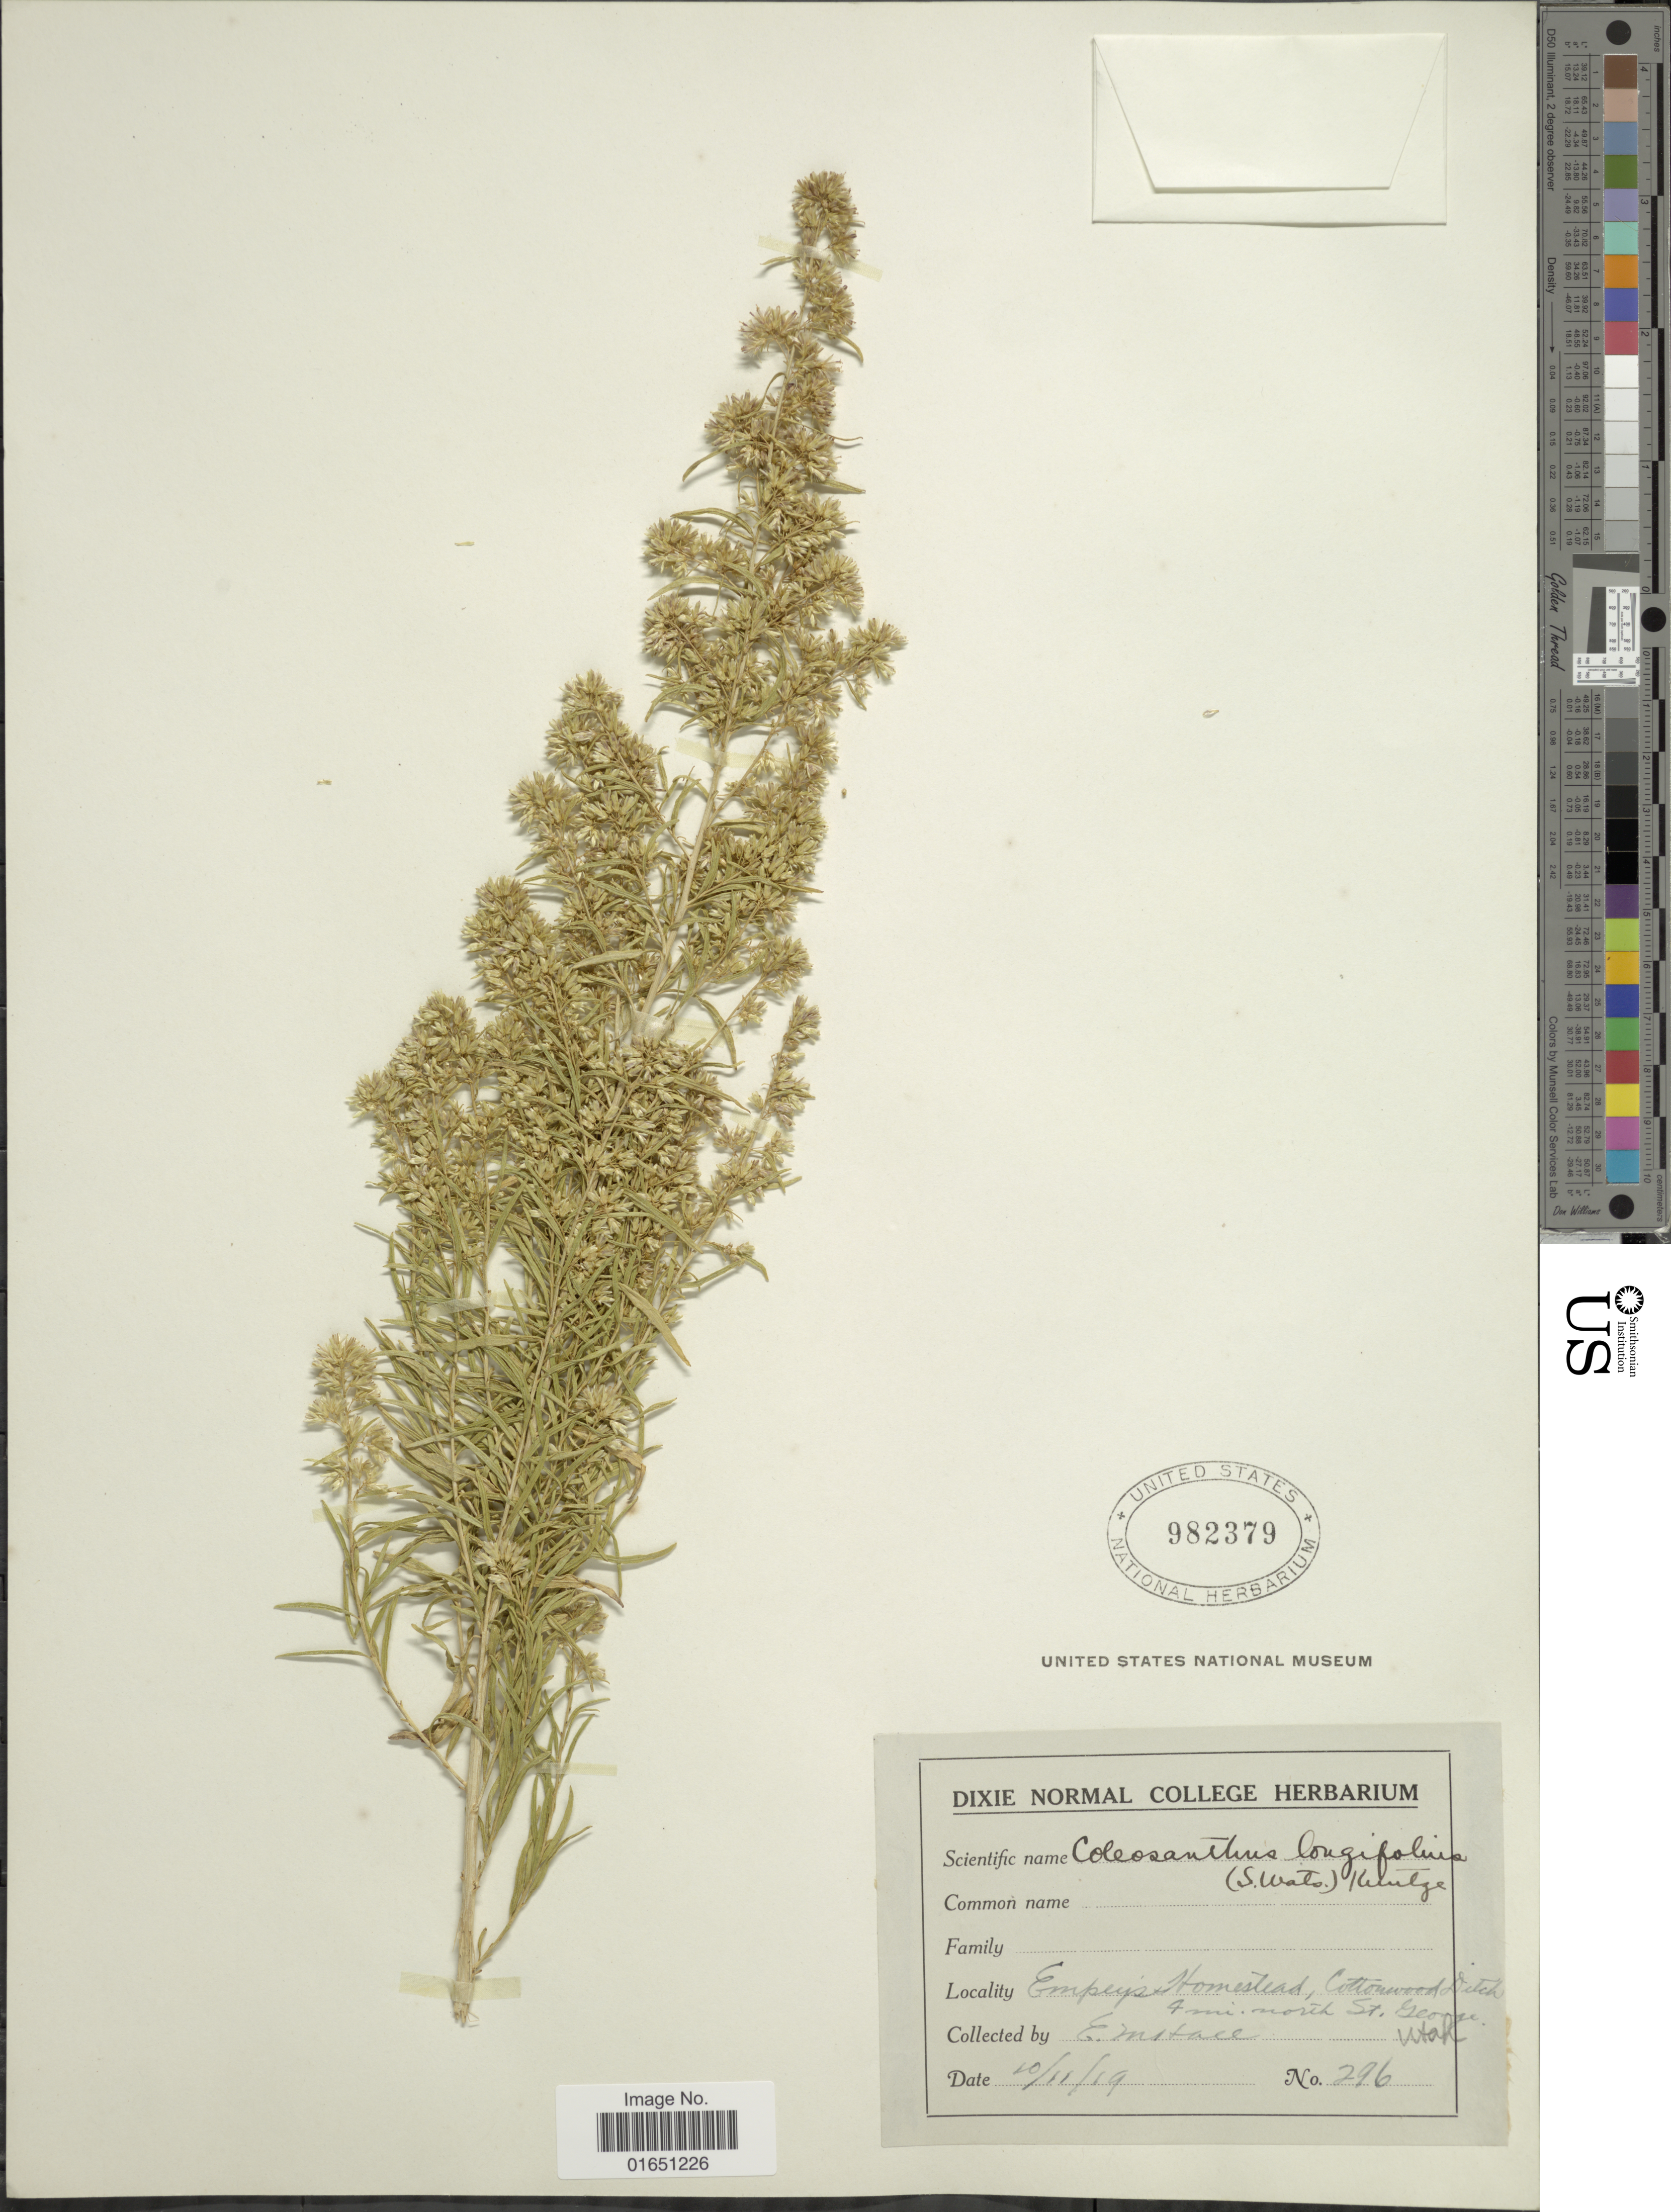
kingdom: Plantae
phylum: Tracheophyta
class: Magnoliopsida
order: Asterales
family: Asteraceae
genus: Brickellia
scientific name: Brickellia longifolia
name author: S. Watson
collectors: E. Mitace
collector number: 296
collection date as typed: Transcribed d/m/y: 11/10/19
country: United States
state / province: Utah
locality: Empey's Homestead, Cottonwood Dilch, 4 mi. north St. George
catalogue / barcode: US 982379